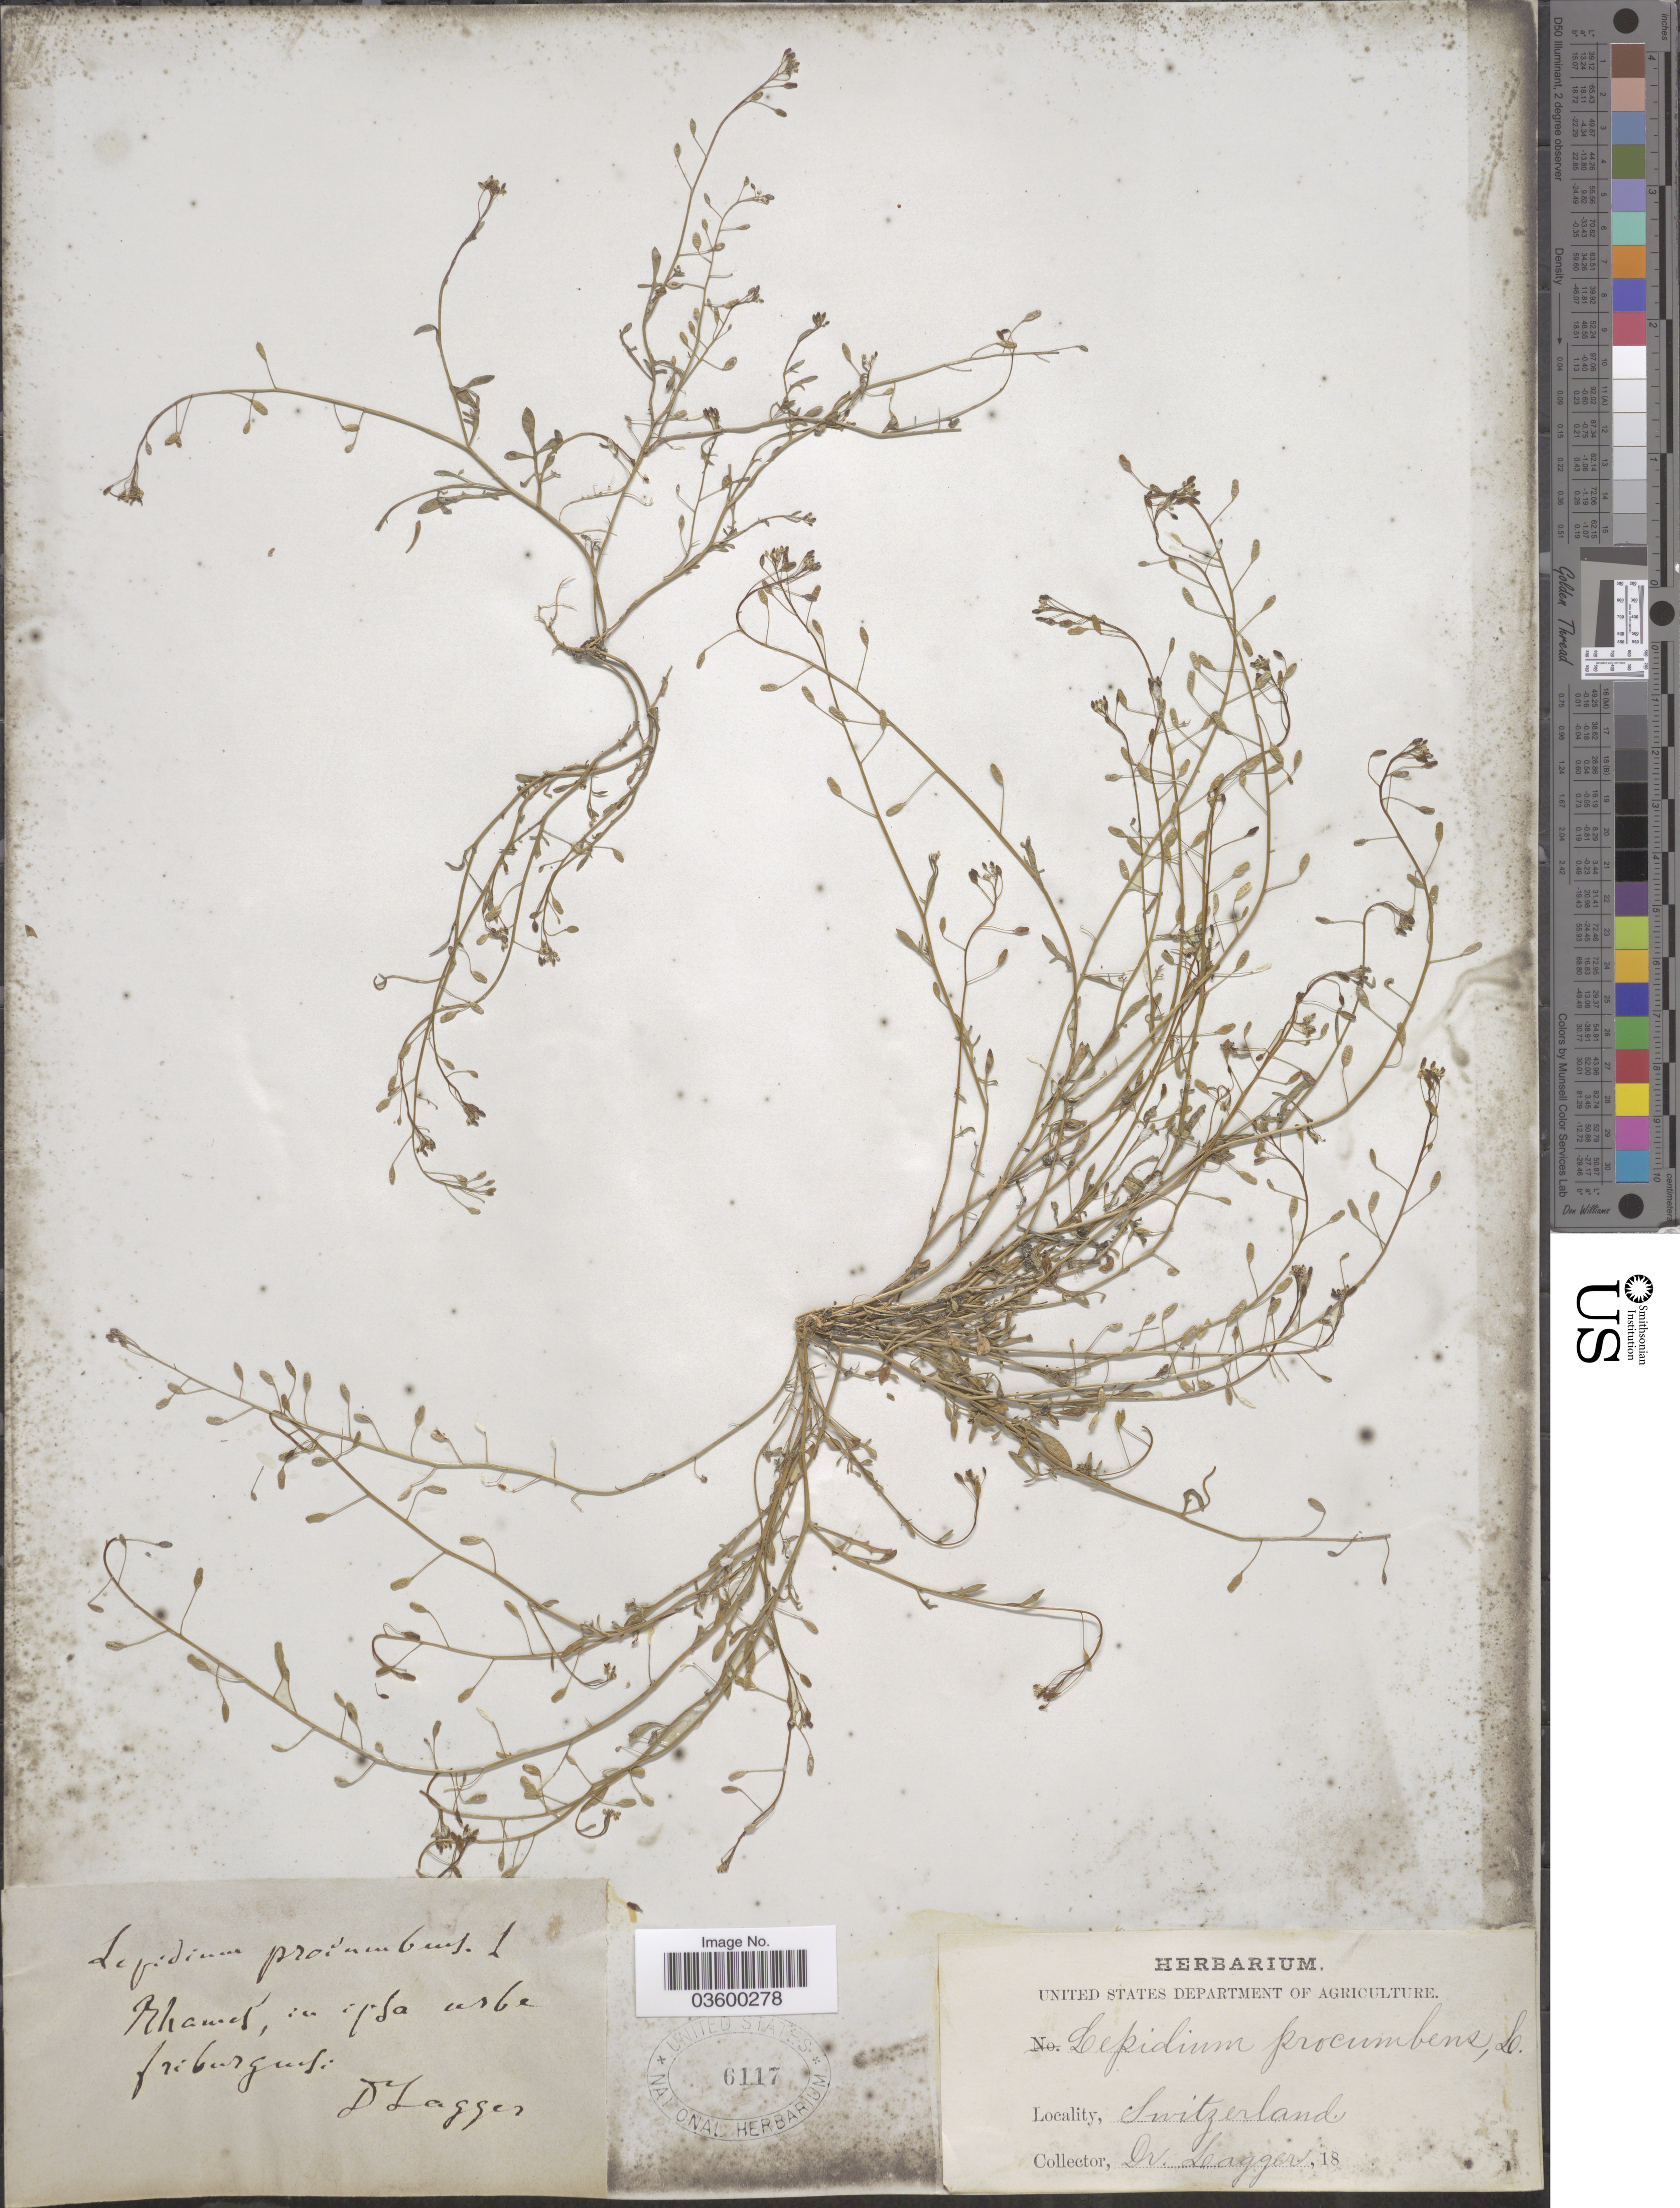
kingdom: Plantae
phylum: Tracheophyta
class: Magnoliopsida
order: Brassicales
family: Brassicaceae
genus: Lepidium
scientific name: Lepidium procumbens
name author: L.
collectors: F. J. Lagger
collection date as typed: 18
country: Germany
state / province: Baden-württemberg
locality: Rhaines, in ipsa urbe friburgens.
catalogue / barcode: US 6117